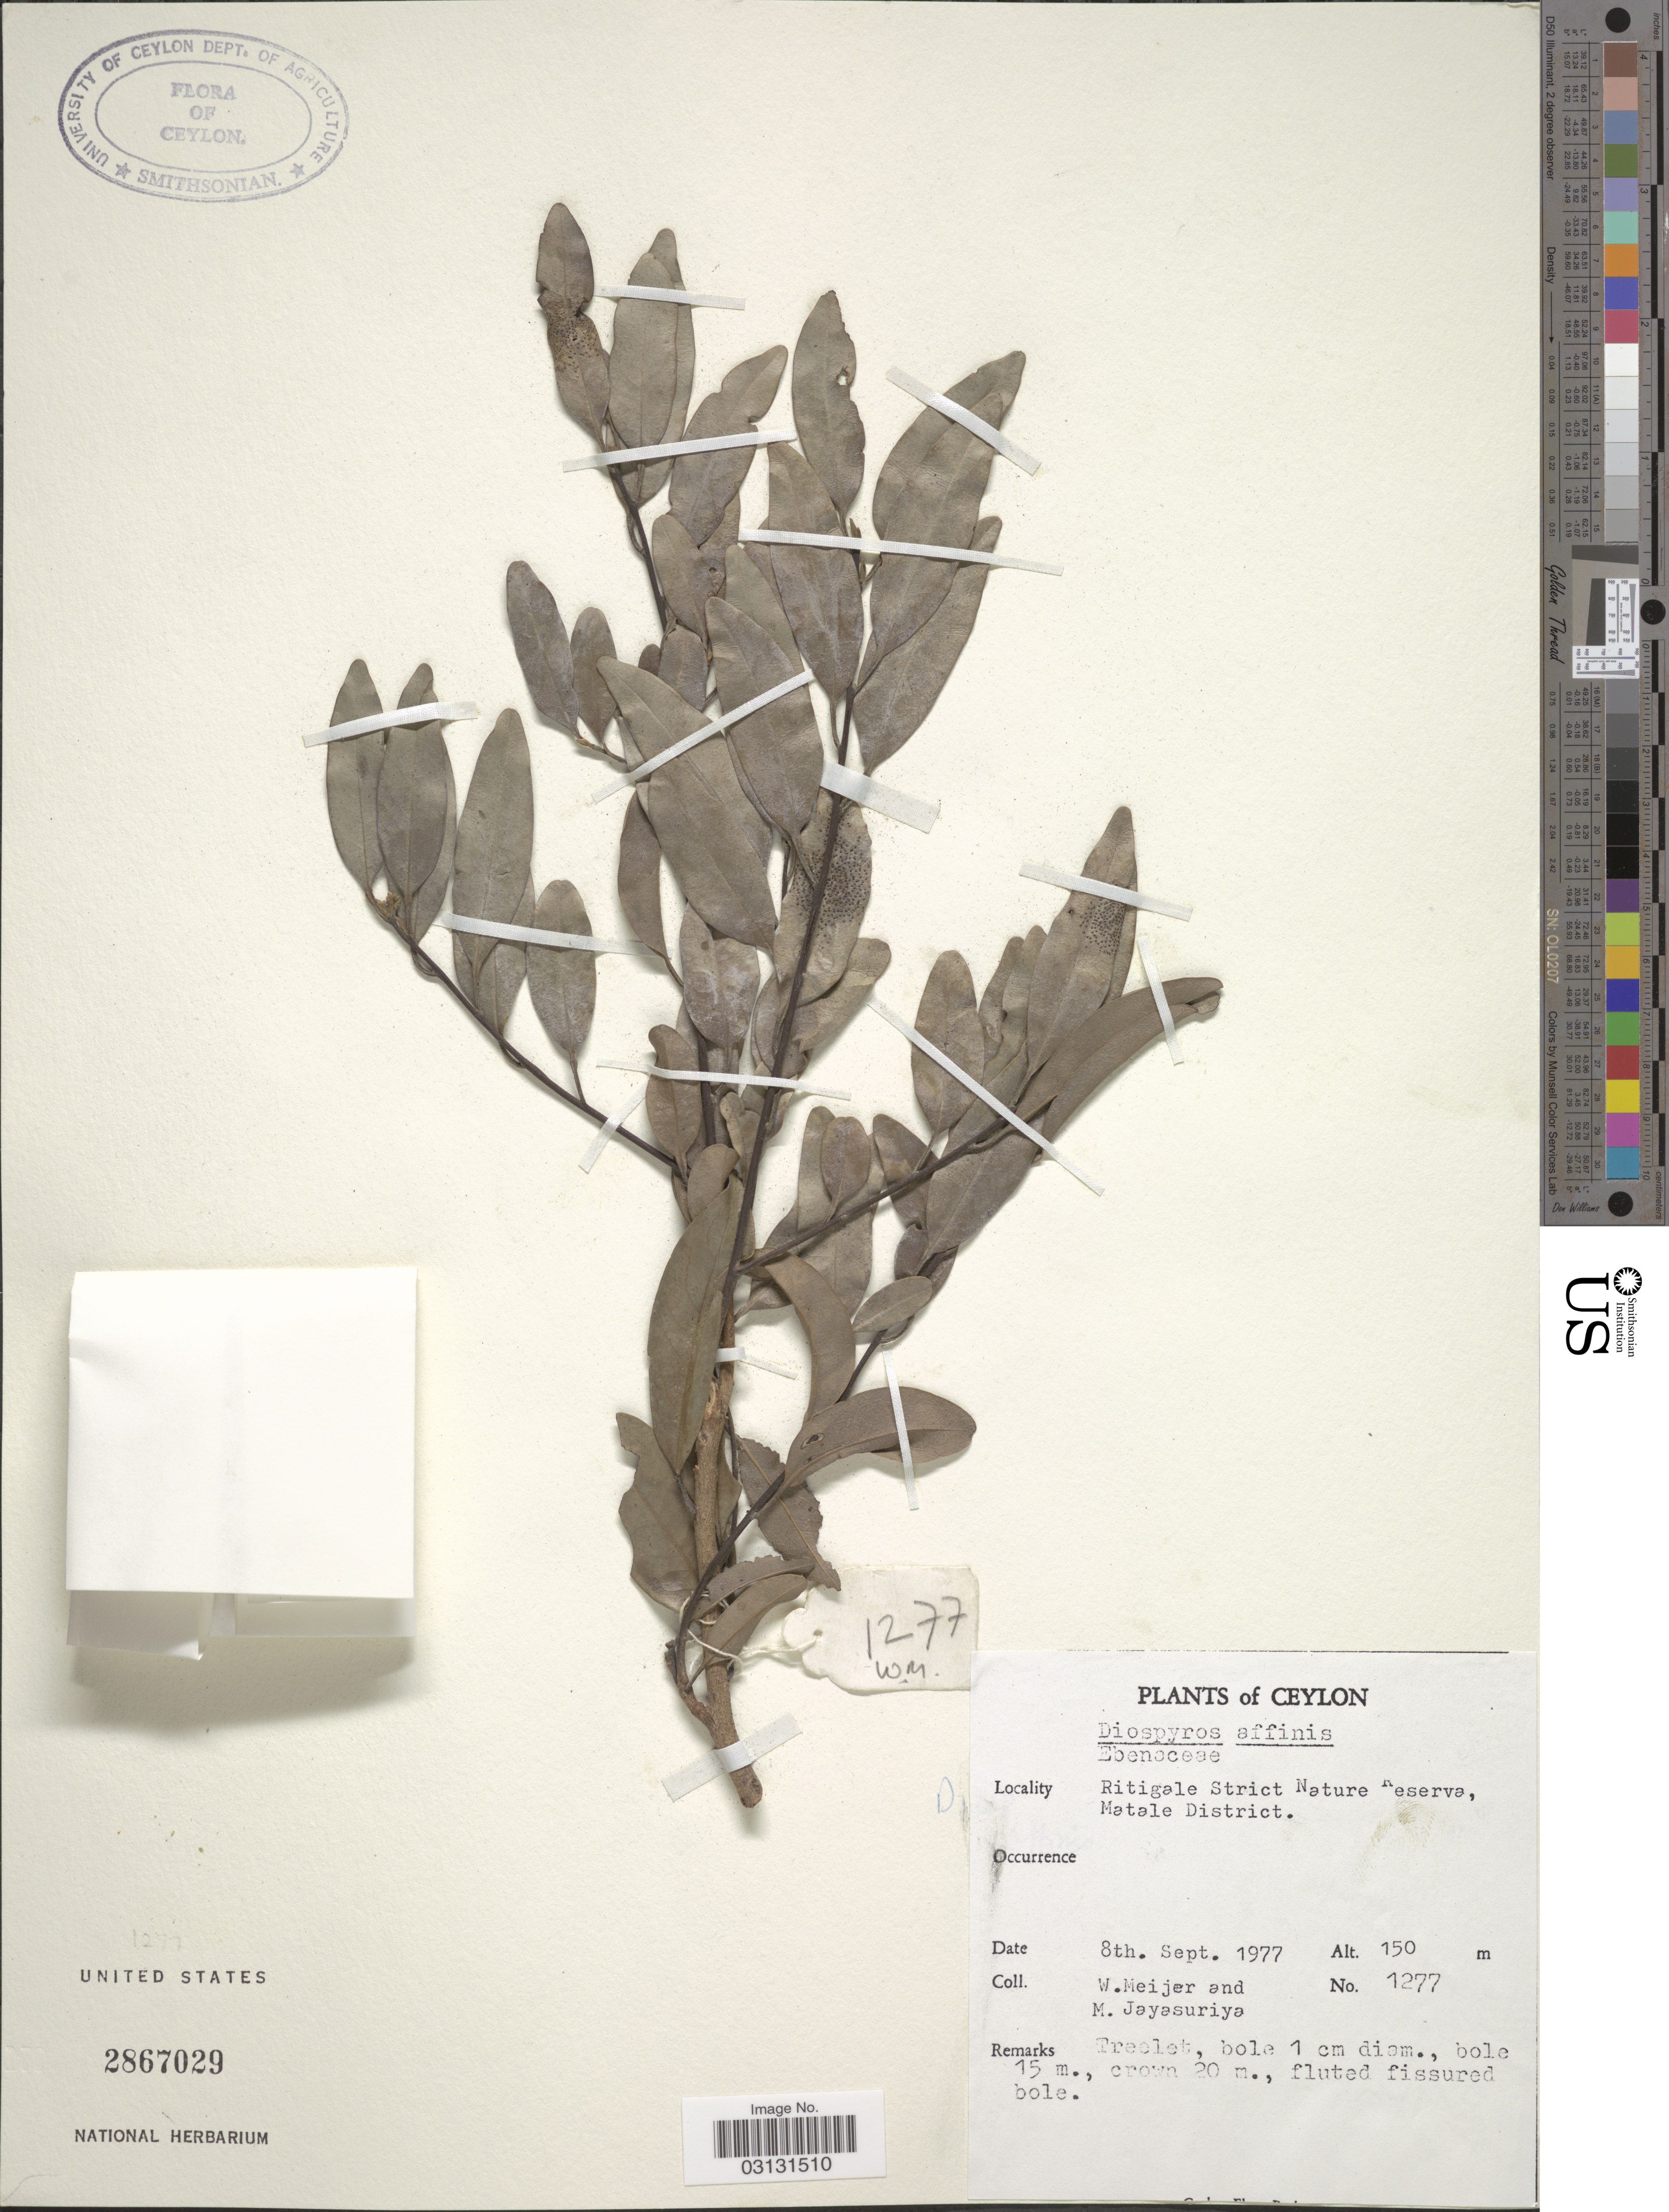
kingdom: Plantae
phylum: Tracheophyta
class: Magnoliopsida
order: Ericales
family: Ebenaceae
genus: Diospyros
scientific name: Diospyros affinis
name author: Thwaites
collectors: W. Meijer & M. Jayasuriya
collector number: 1277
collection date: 1977-09-08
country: Sri Lanka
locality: Ceylon. Ritigale Strict Nature Reserva, Matale District.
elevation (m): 150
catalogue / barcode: US 2867029